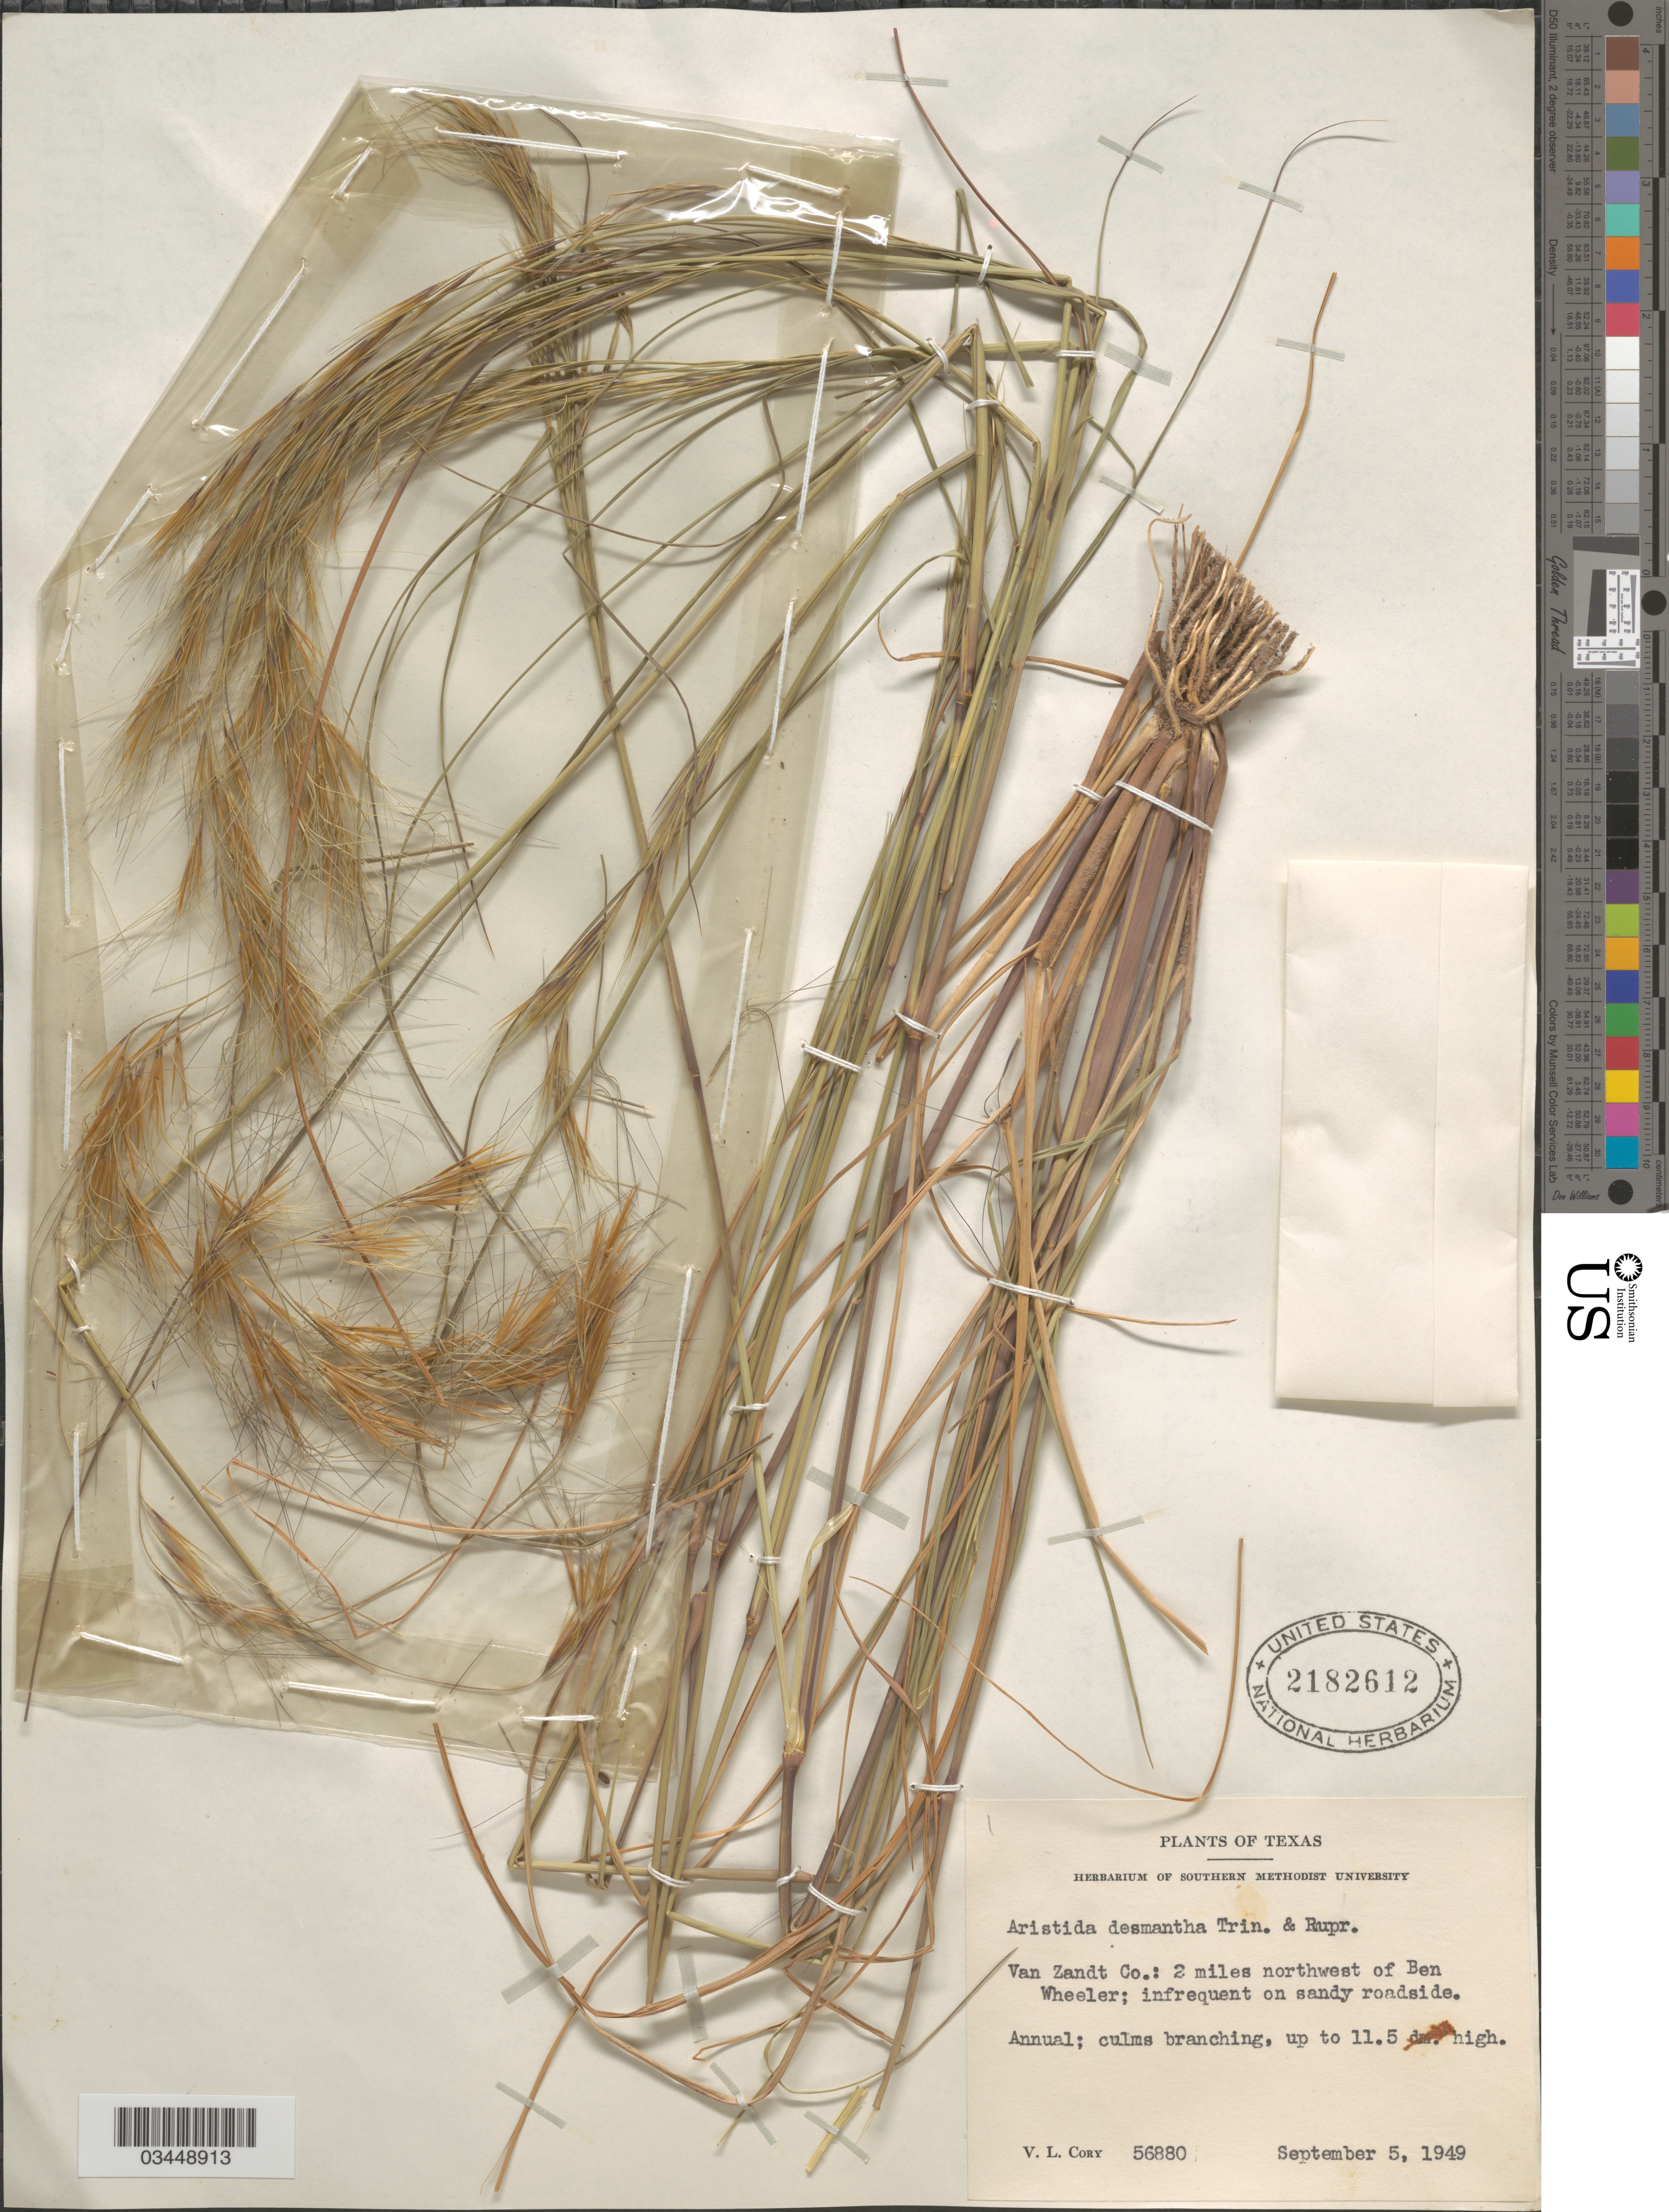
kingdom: Plantae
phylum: Tracheophyta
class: Liliopsida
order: Poales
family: Poaceae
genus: Aristida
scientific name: Aristida desmantha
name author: Trin. & Rupr.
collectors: V. Cory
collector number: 56880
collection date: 1949-09-05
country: United States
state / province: Texas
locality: Van Zandt Co.: 2 miles northwest of Ben Wheeler.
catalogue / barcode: US 2182612